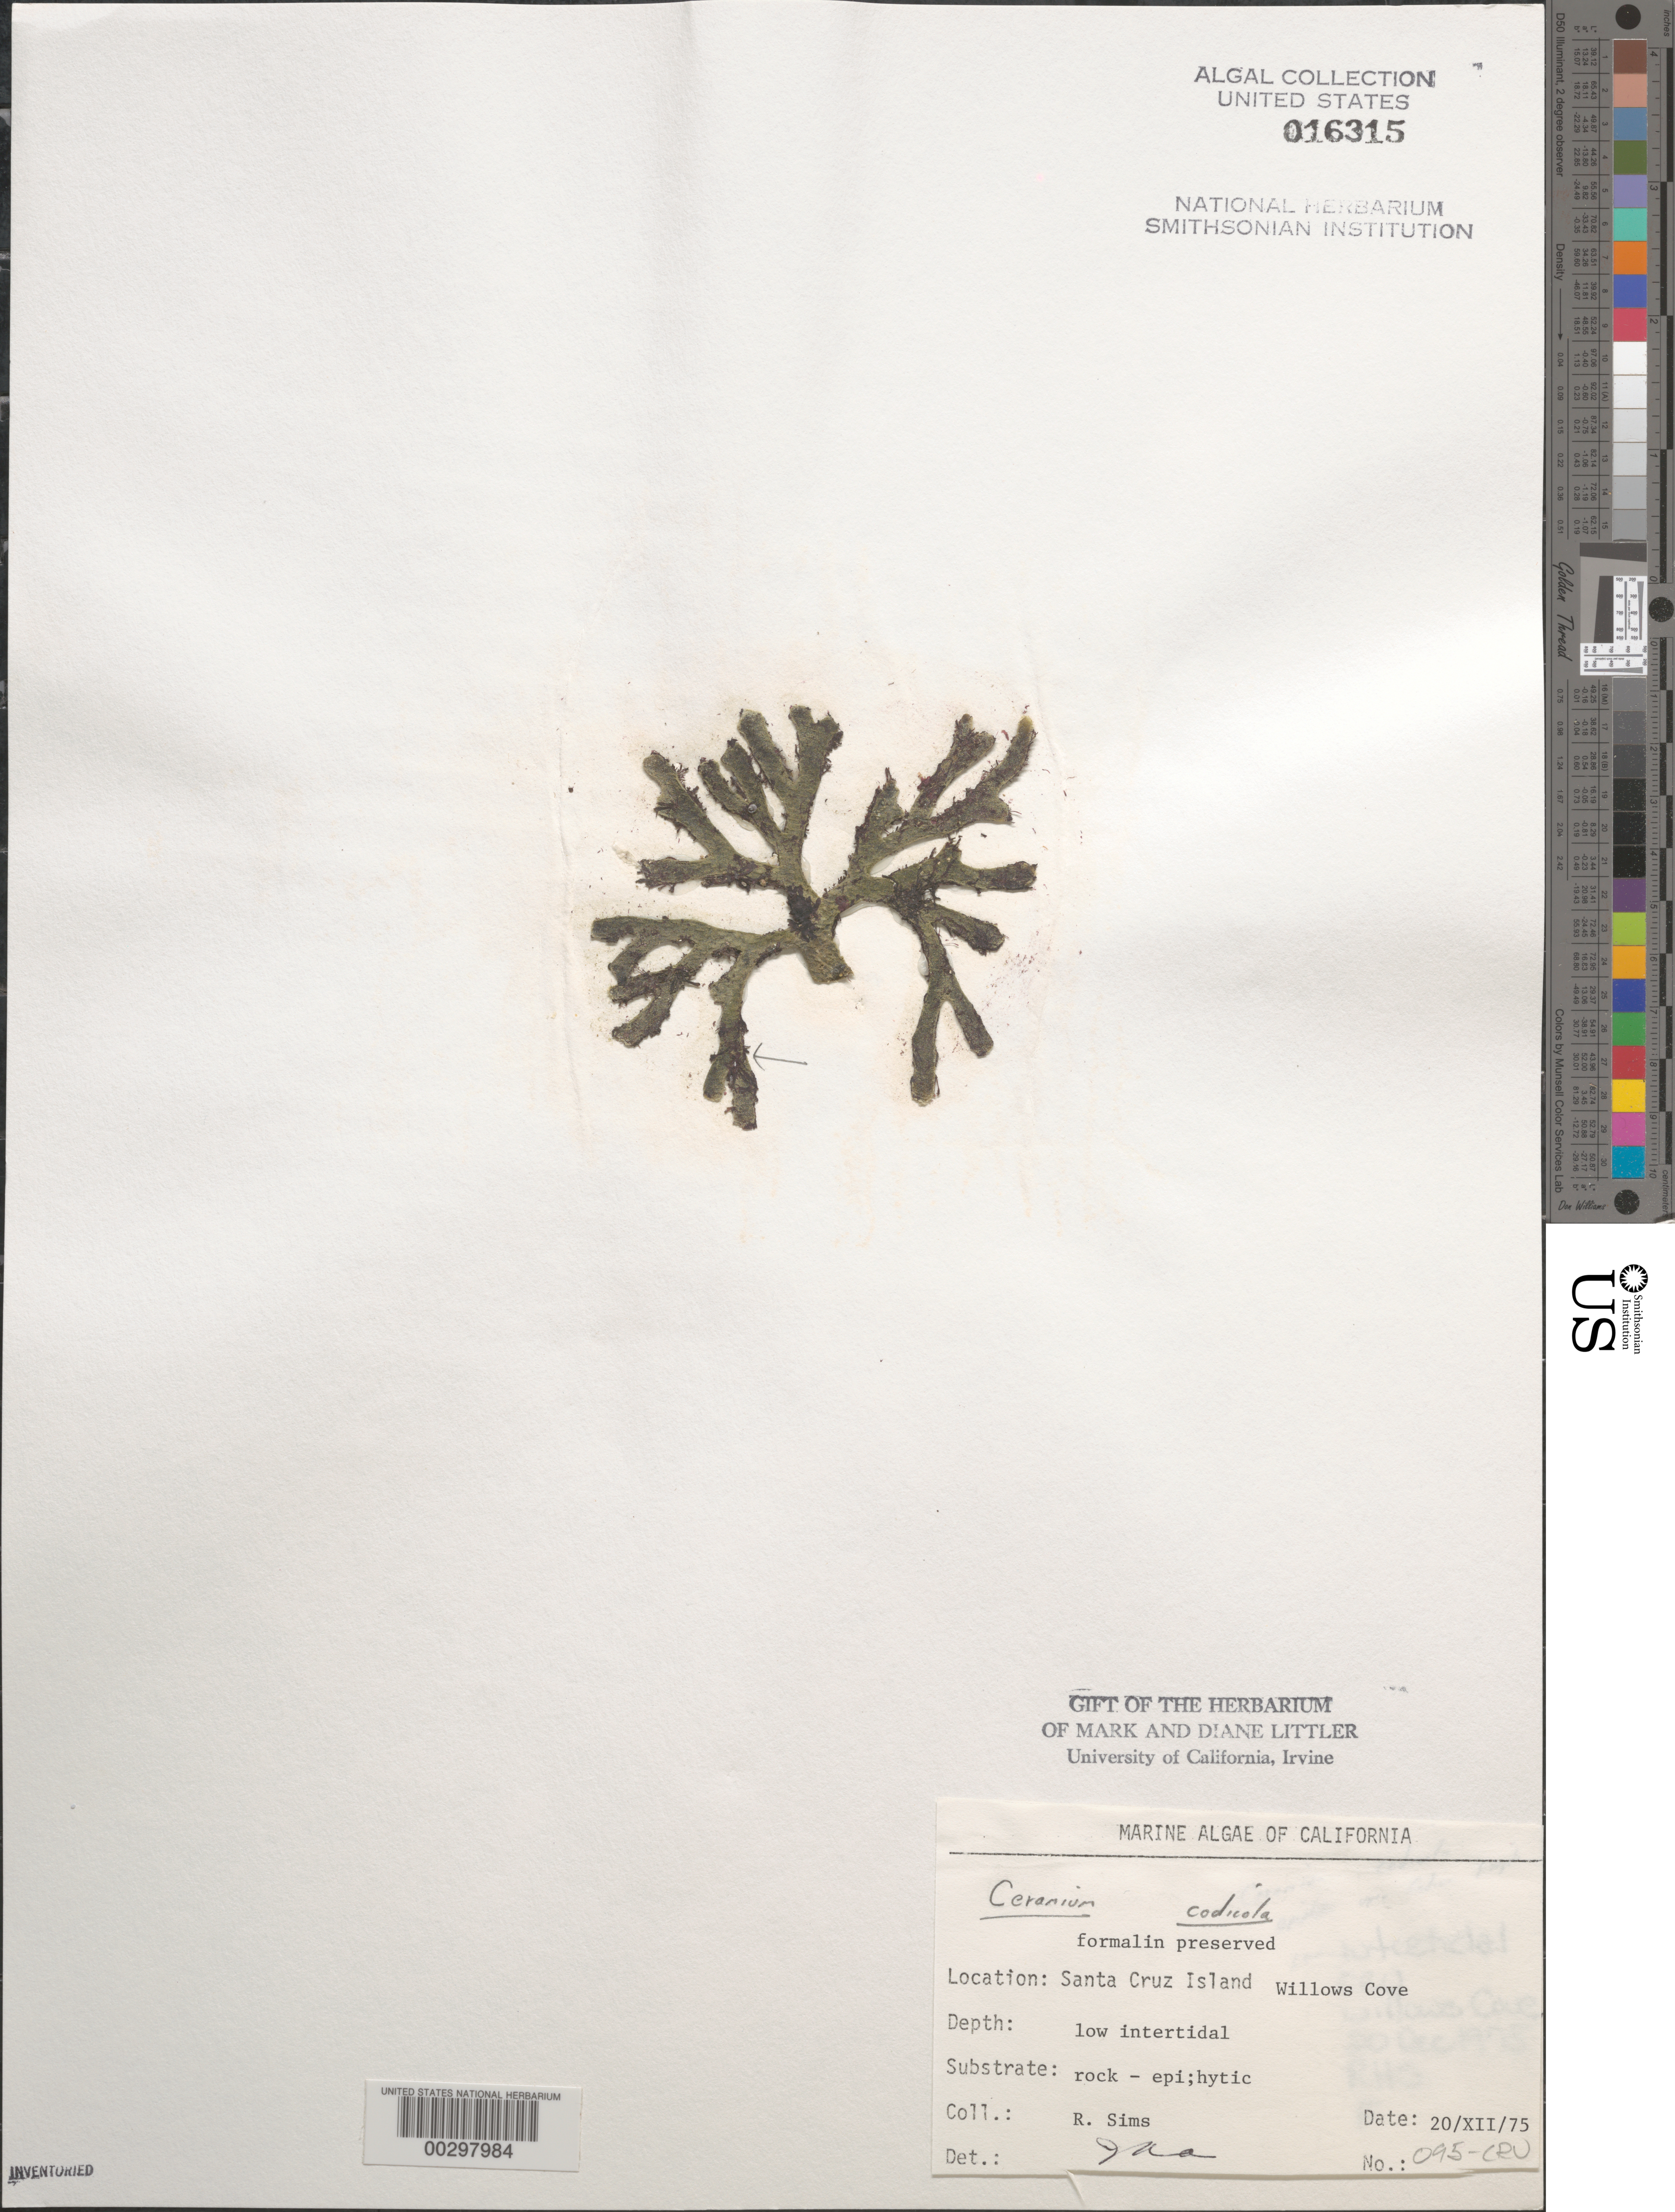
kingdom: Plantae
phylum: Rhodophyta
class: Florideophyceae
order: Ceramiales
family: Ceramiaceae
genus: Ceramium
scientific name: Ceramium codicola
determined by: Abbott, Isabella A.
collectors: R. H. Sims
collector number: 095-cru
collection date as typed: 20 Dec 1975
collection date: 1975-12-20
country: United States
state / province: California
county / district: Santa Barbara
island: Santa Cruz Island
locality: Willows Cove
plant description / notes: BLM-SOCALBIGHT Rocky Intertidal Survey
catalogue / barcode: US 16315